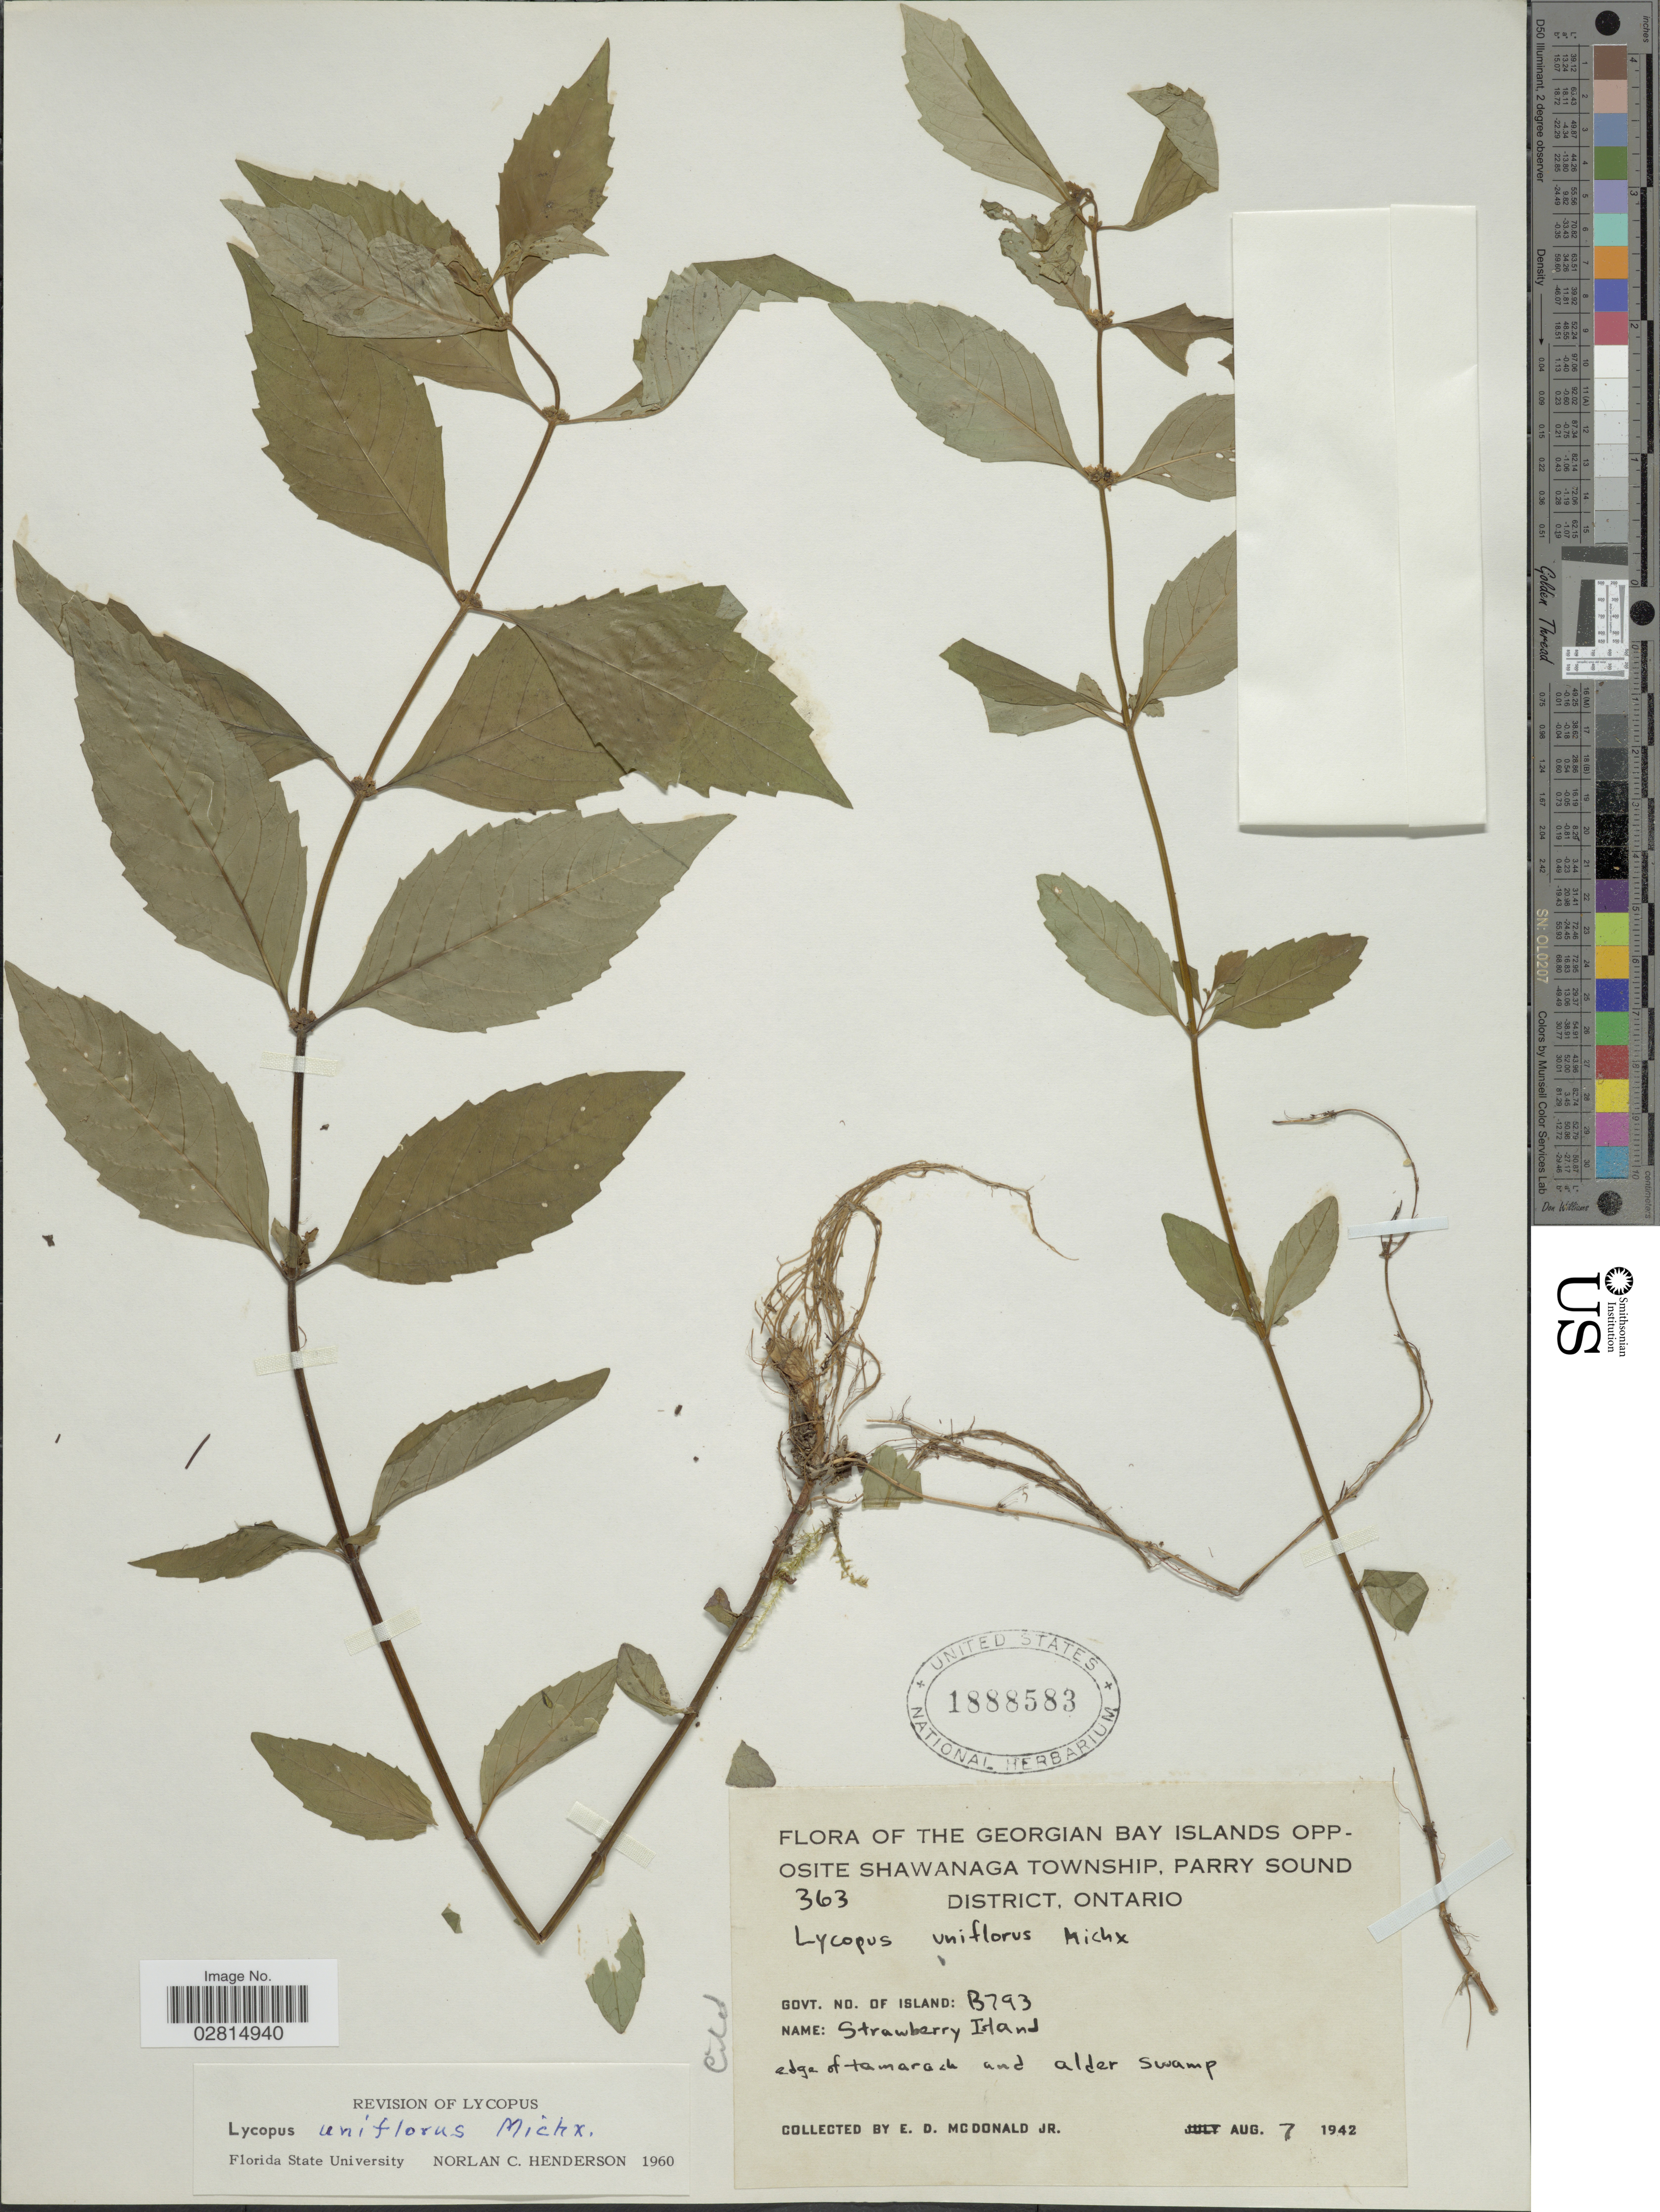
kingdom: Plantae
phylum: Tracheophyta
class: Magnoliopsida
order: Lamiales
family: Lamiaceae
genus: Lycopus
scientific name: Lycopus uniflorus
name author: Michx.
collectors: E. D. McDonald Jr.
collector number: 363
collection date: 1942-08-07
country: Canada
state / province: Ontario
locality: Georgian Bay Islands Opposite Shawanaga Township, Parry Sound District, Goct. No. of Island: B793.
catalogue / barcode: US 1888583